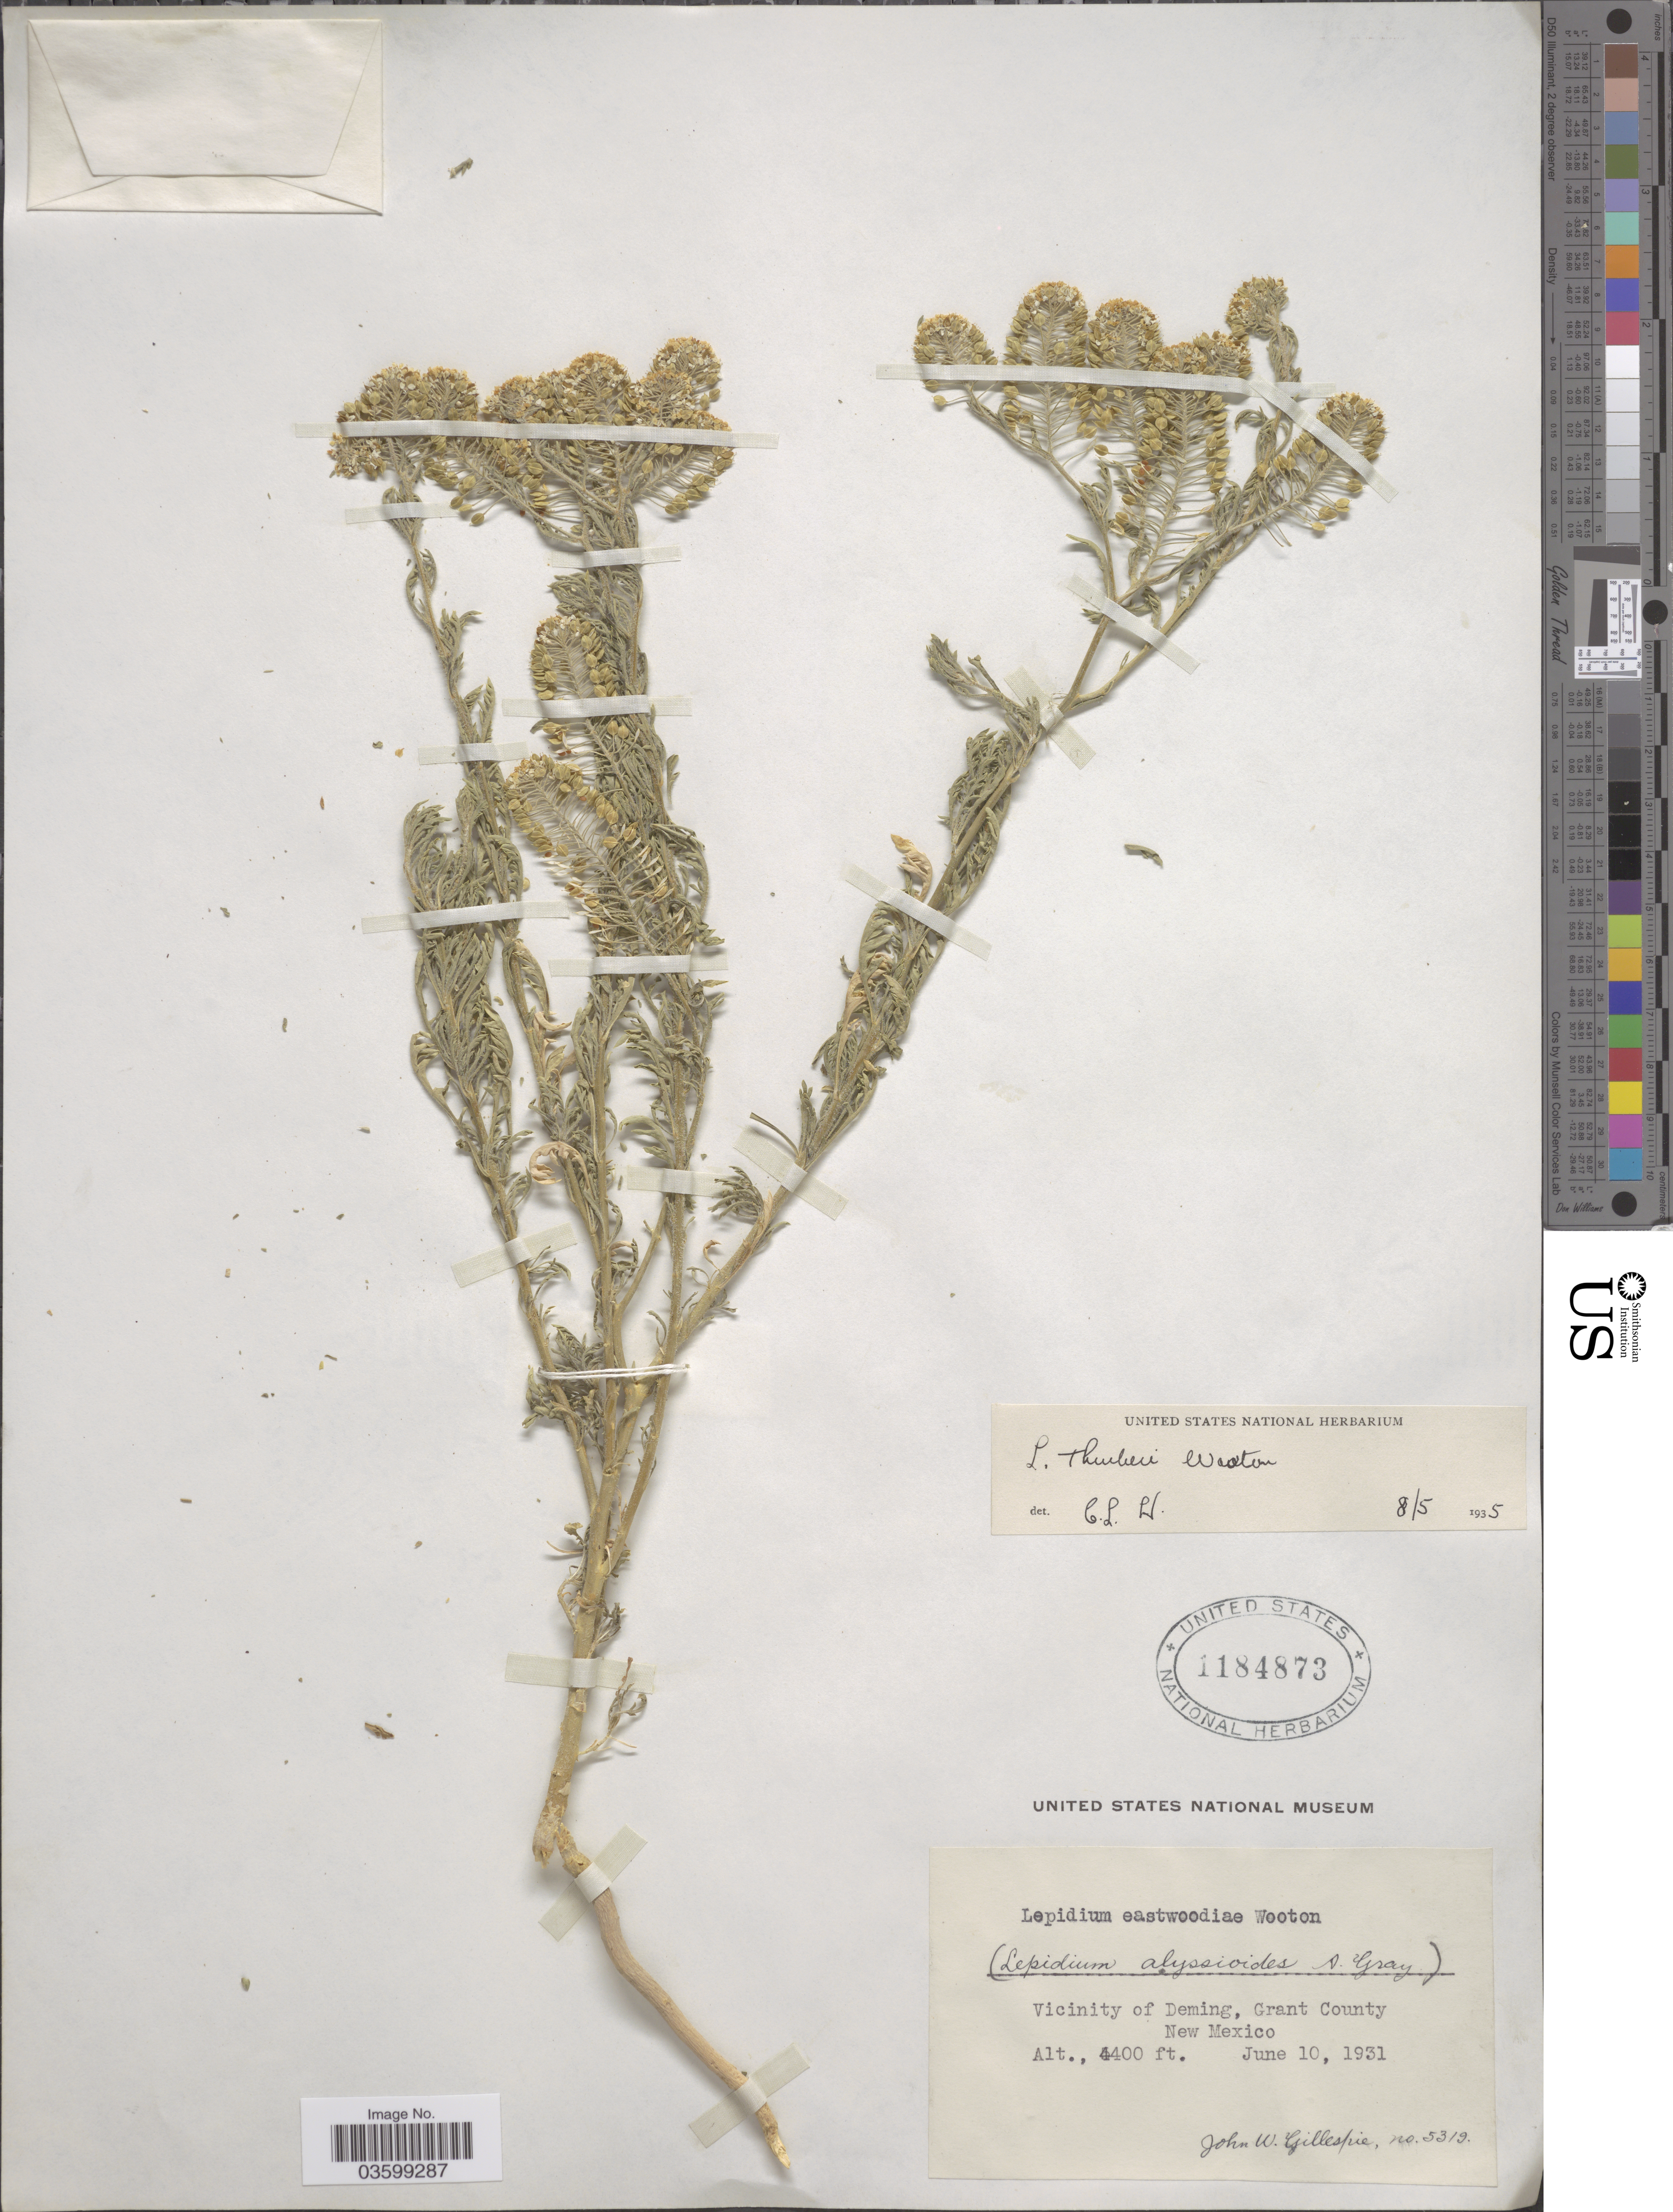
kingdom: Plantae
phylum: Tracheophyta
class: Magnoliopsida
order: Brassicales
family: Brassicaceae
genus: Lepidium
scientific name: Lepidium thurberi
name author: Wooton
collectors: J. W. Gillespie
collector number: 5319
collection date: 1931-06-10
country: United States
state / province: New Mexico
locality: Vicinity of Deming, Grant County.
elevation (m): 122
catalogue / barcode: US 1184873